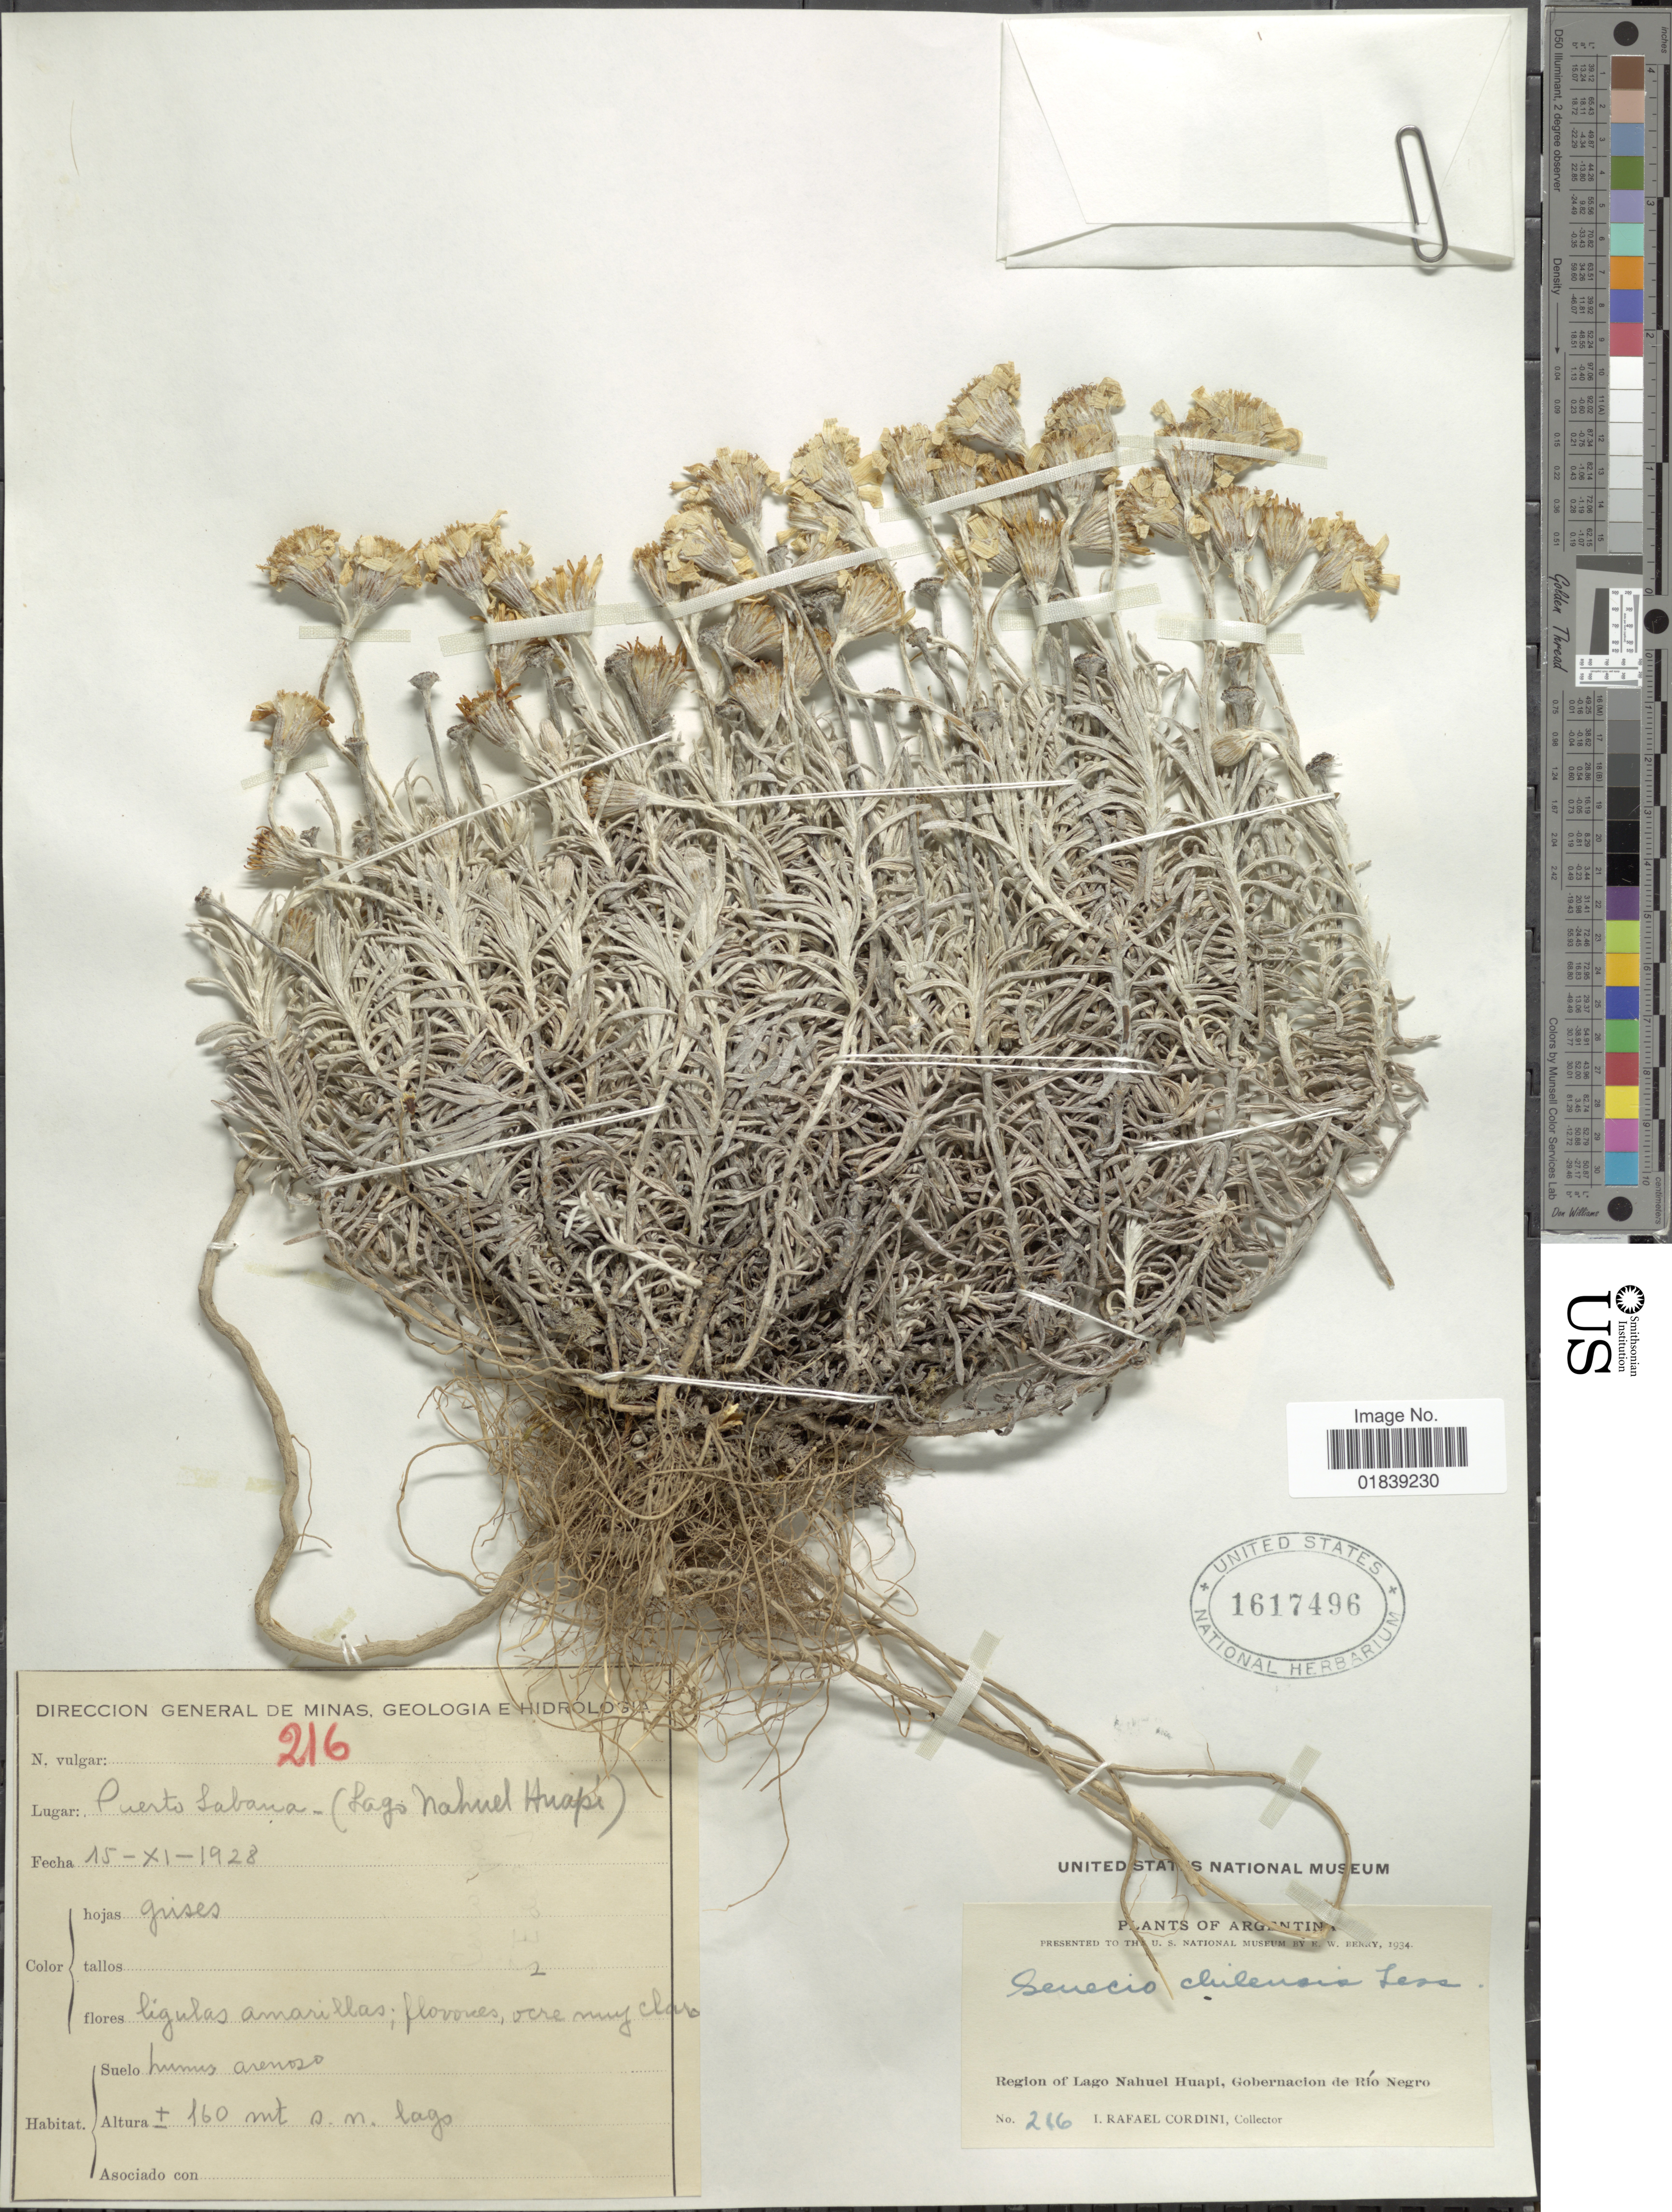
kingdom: Plantae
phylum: Tracheophyta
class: Magnoliopsida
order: Asterales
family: Asteraceae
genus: Senecio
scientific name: Senecio chilensis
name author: Less.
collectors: I. Cordini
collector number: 216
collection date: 1928-11-15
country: Argentina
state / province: Rio Negro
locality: Region of Lago Nahuel Huapi, Puerto Sabana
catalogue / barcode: US 1617496